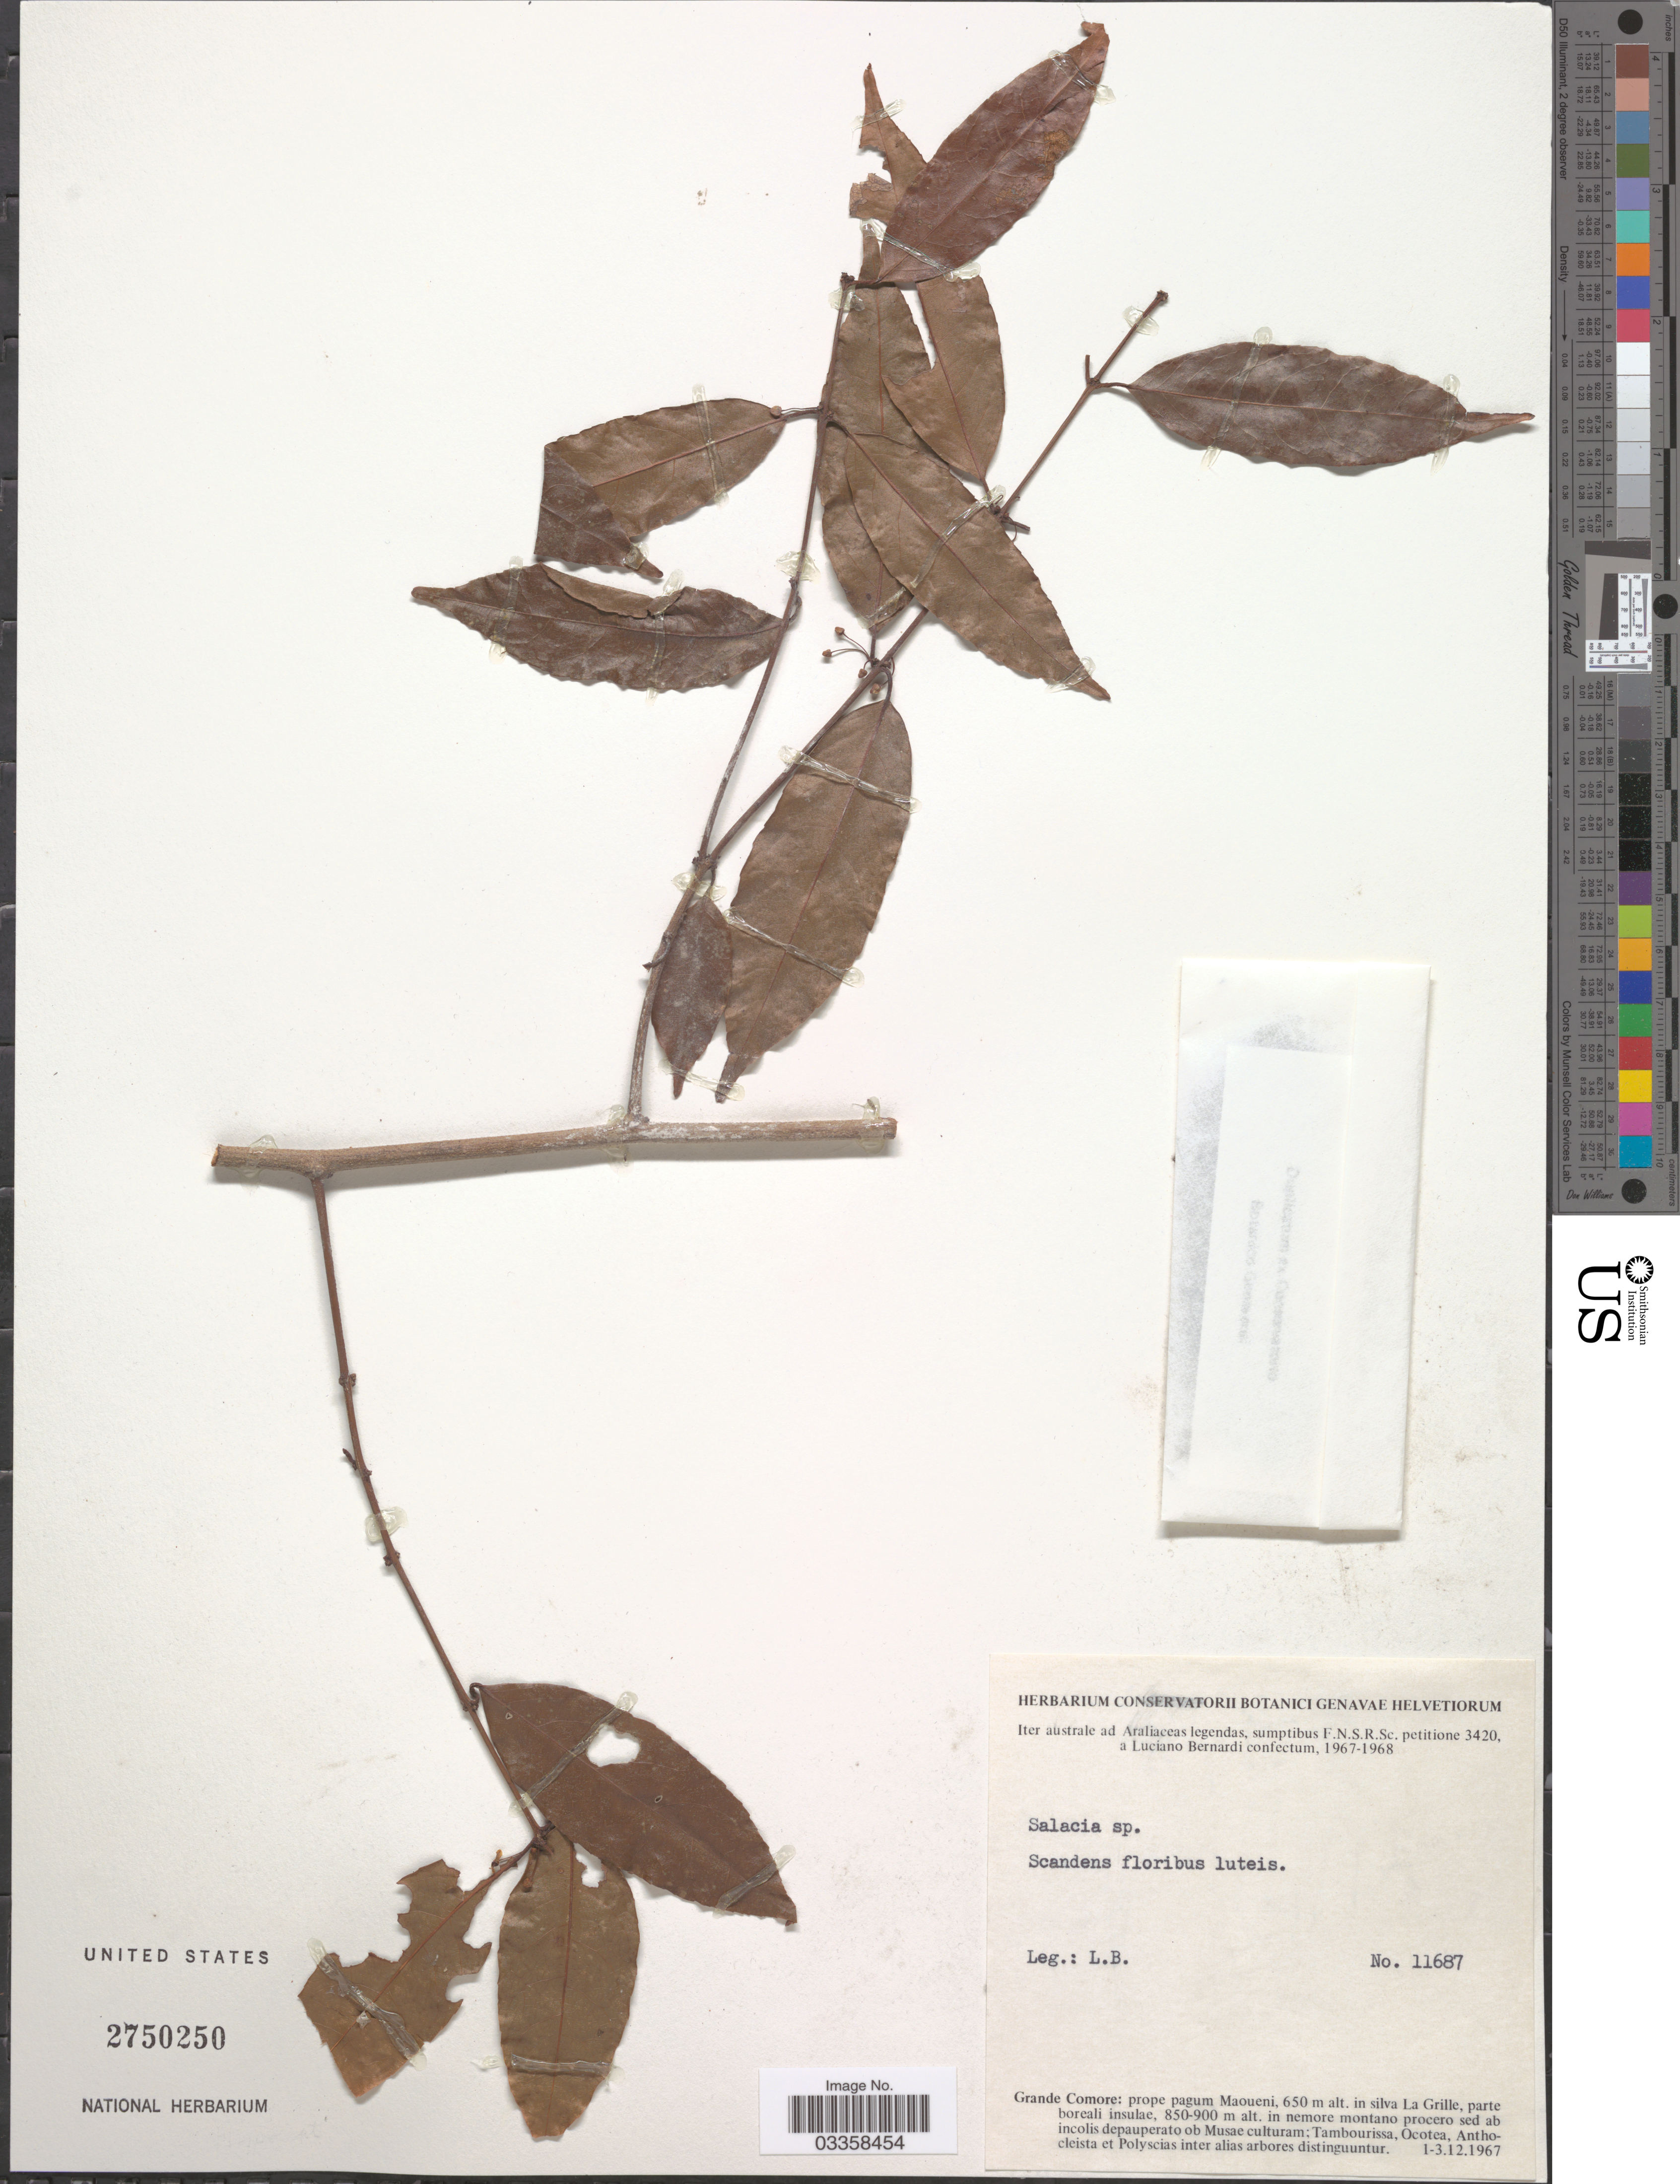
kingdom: Plantae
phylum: Tracheophyta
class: Magnoliopsida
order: Celastrales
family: Celastraceae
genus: Salacia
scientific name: Salacia sp.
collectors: L. Bernardi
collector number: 11687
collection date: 1967-12-01/1967-12-03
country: Comoros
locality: Grande Comore: prope pagum Maoueni, in silva La Grille, parte boreali insulae.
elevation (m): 650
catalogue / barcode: US 2750250